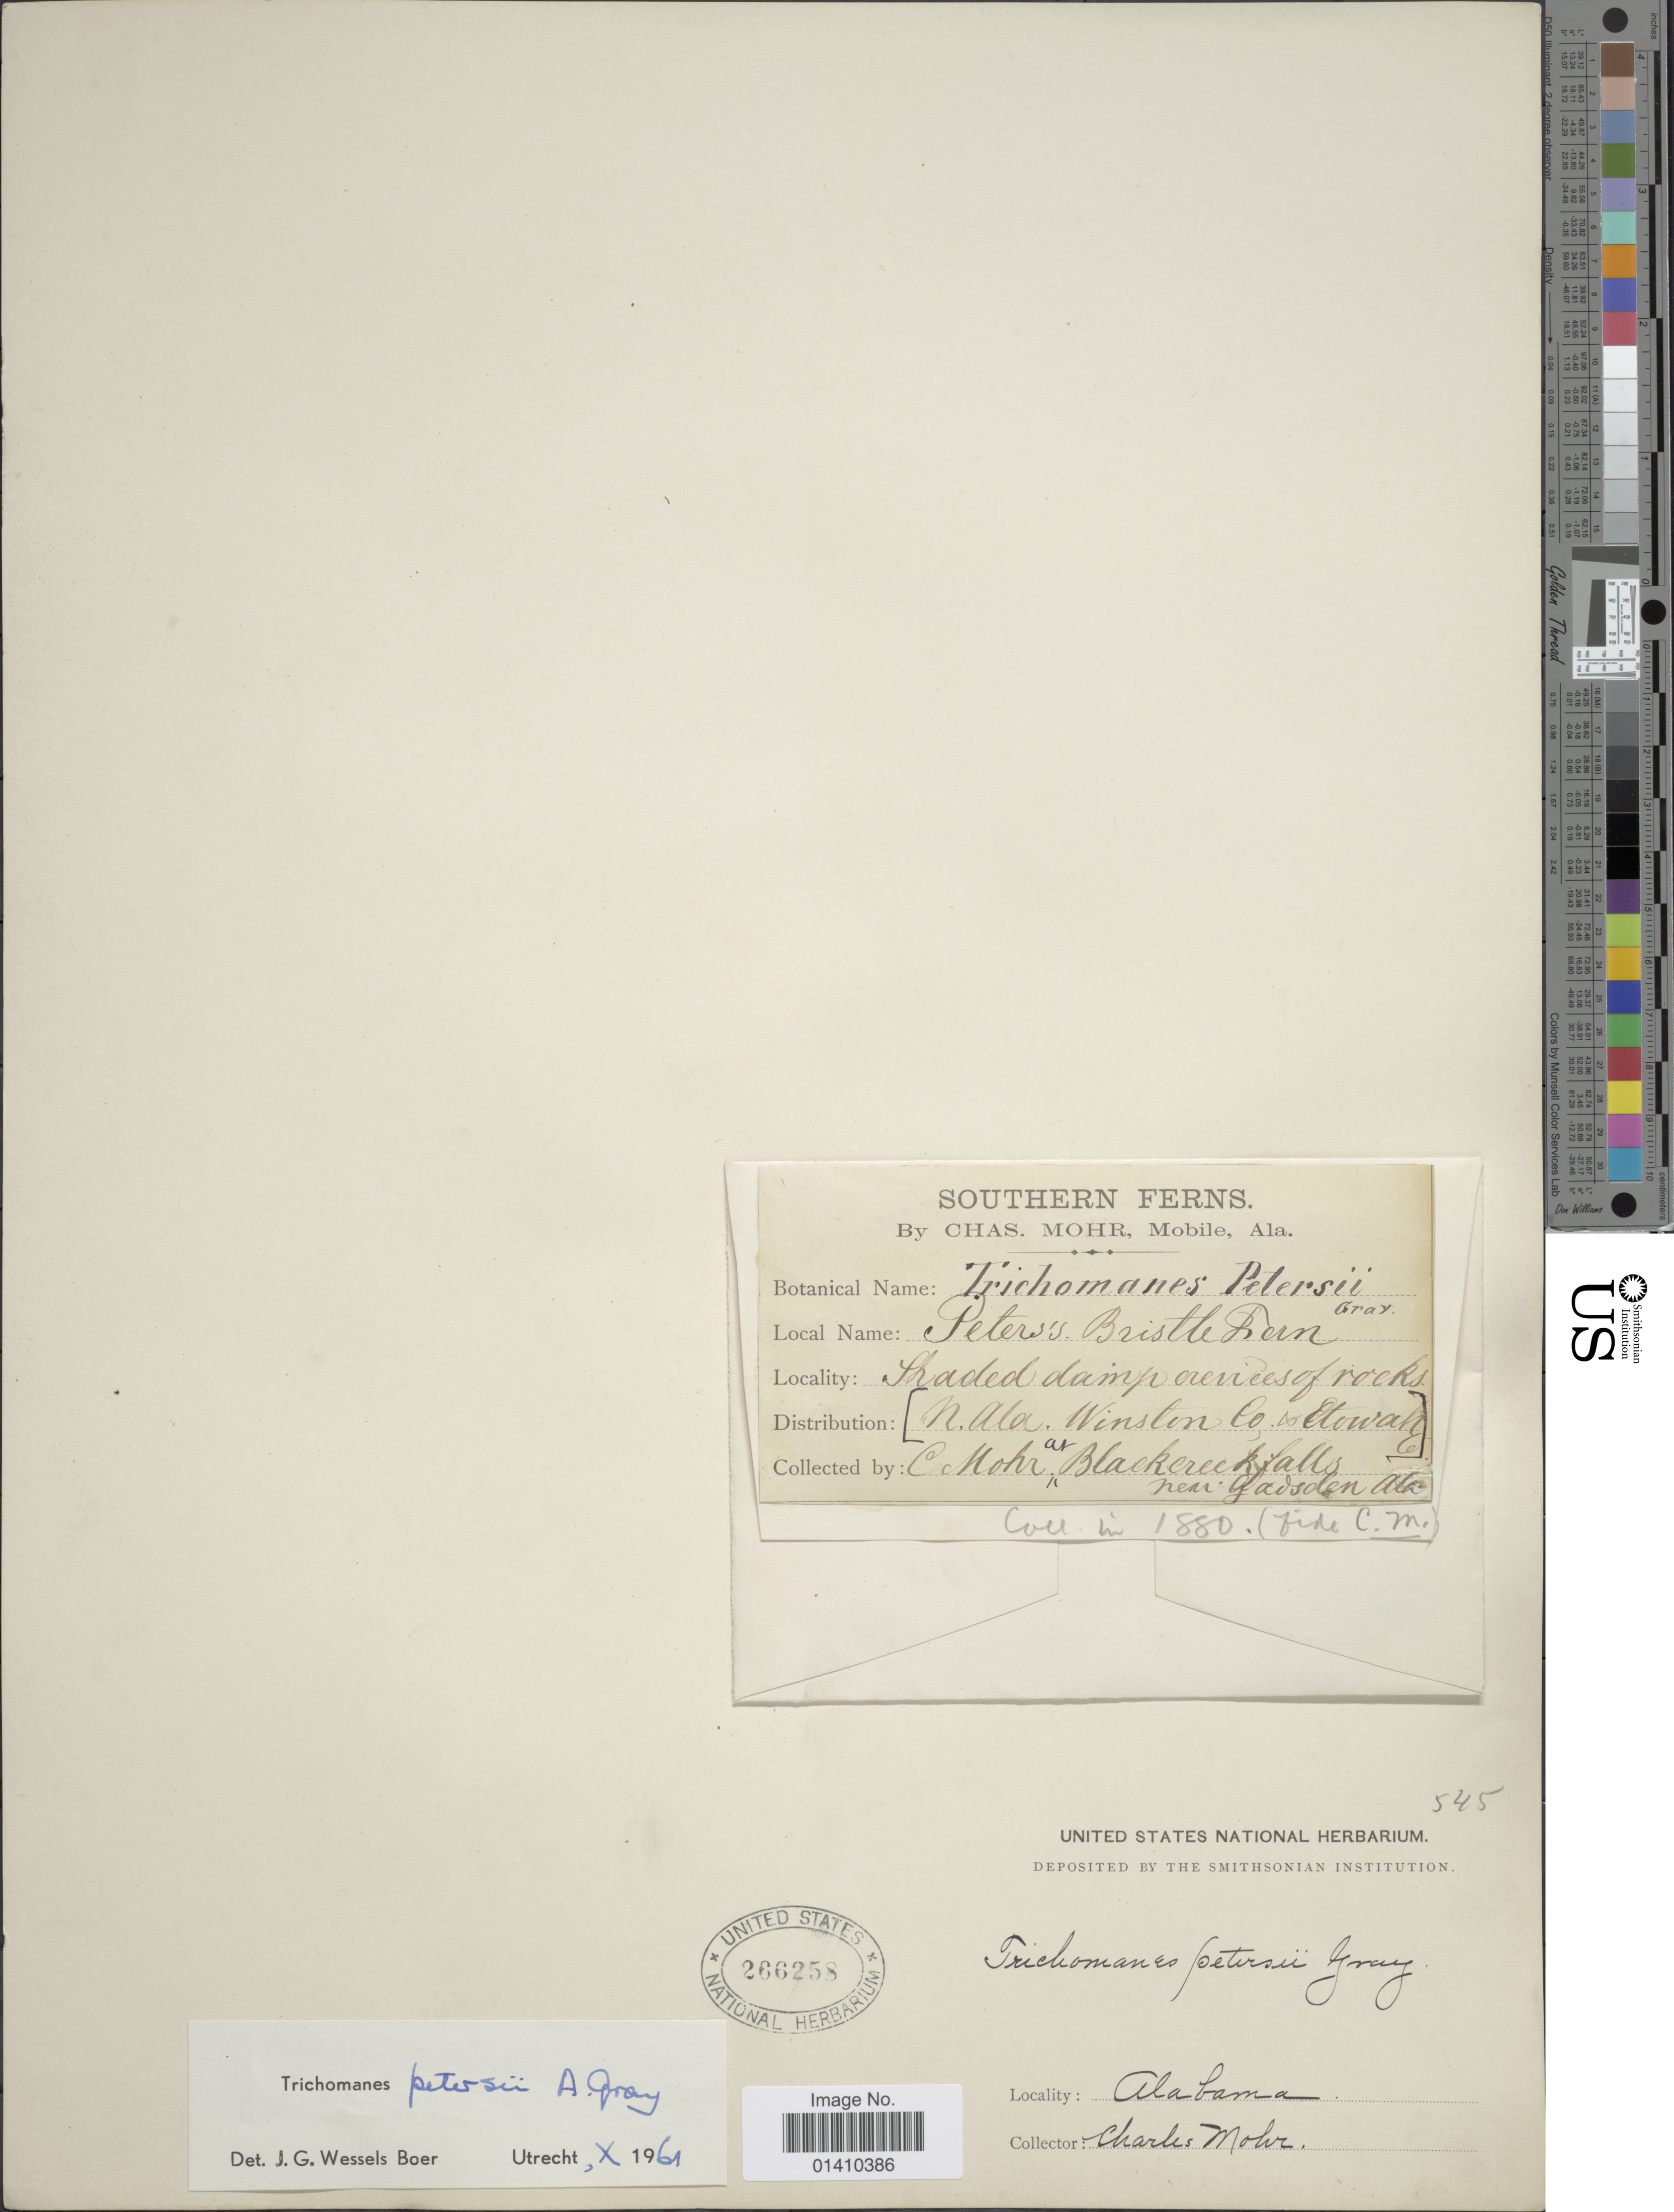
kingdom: Plantae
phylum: Tracheophyta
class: Polypodiopsida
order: Hymenophyllales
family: Hymenophyllaceae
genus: Didymoglossum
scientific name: Didymoglossum petersii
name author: (A. Gray) Copel.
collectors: Mohr, C. T. (herbarium)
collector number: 545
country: United States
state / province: Alabama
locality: Blackcreek Falls near Gadsden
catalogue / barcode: US 266258